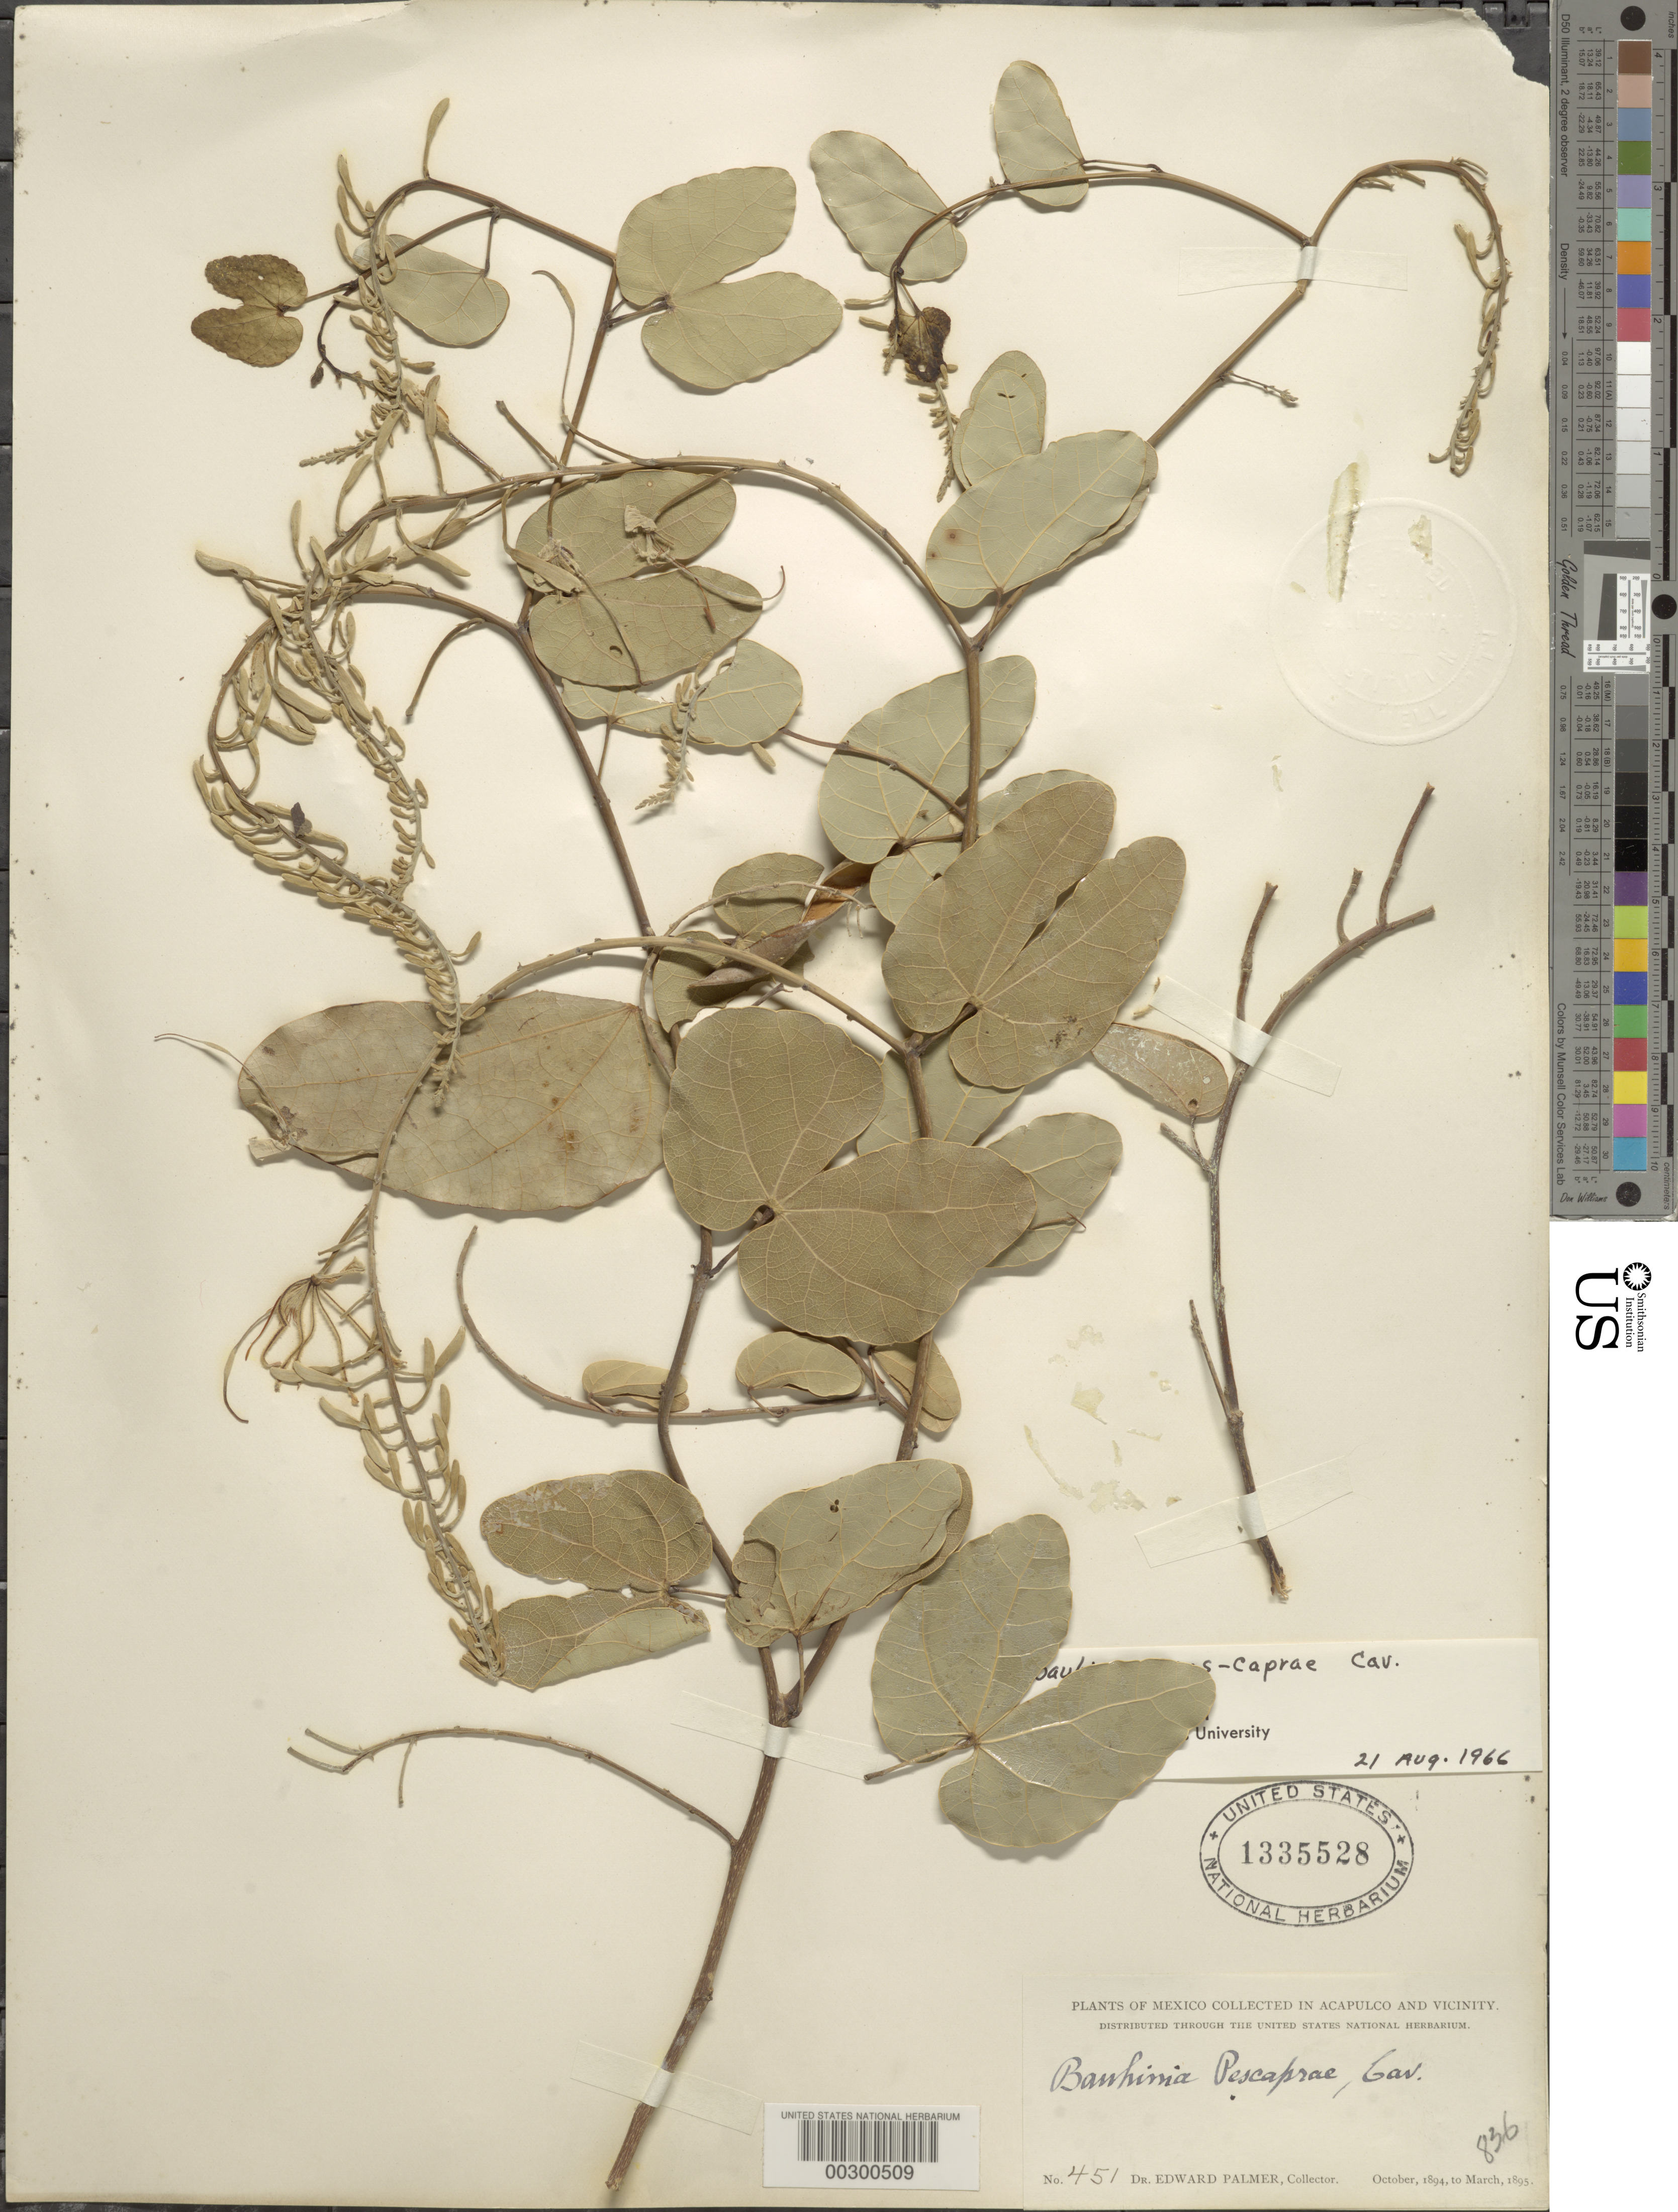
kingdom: Plantae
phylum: Tracheophyta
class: Magnoliopsida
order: Fabales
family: Fabaceae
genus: Bauhinia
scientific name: Bauhinia pes-caprae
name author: Cav.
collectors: E. Palmer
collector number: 451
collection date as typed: Oct 1894 to -- Mar 1895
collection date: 1894-10/1895-03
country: Mexico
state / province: Guerrero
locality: Acapulco and vicinity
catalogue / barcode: US 1335528